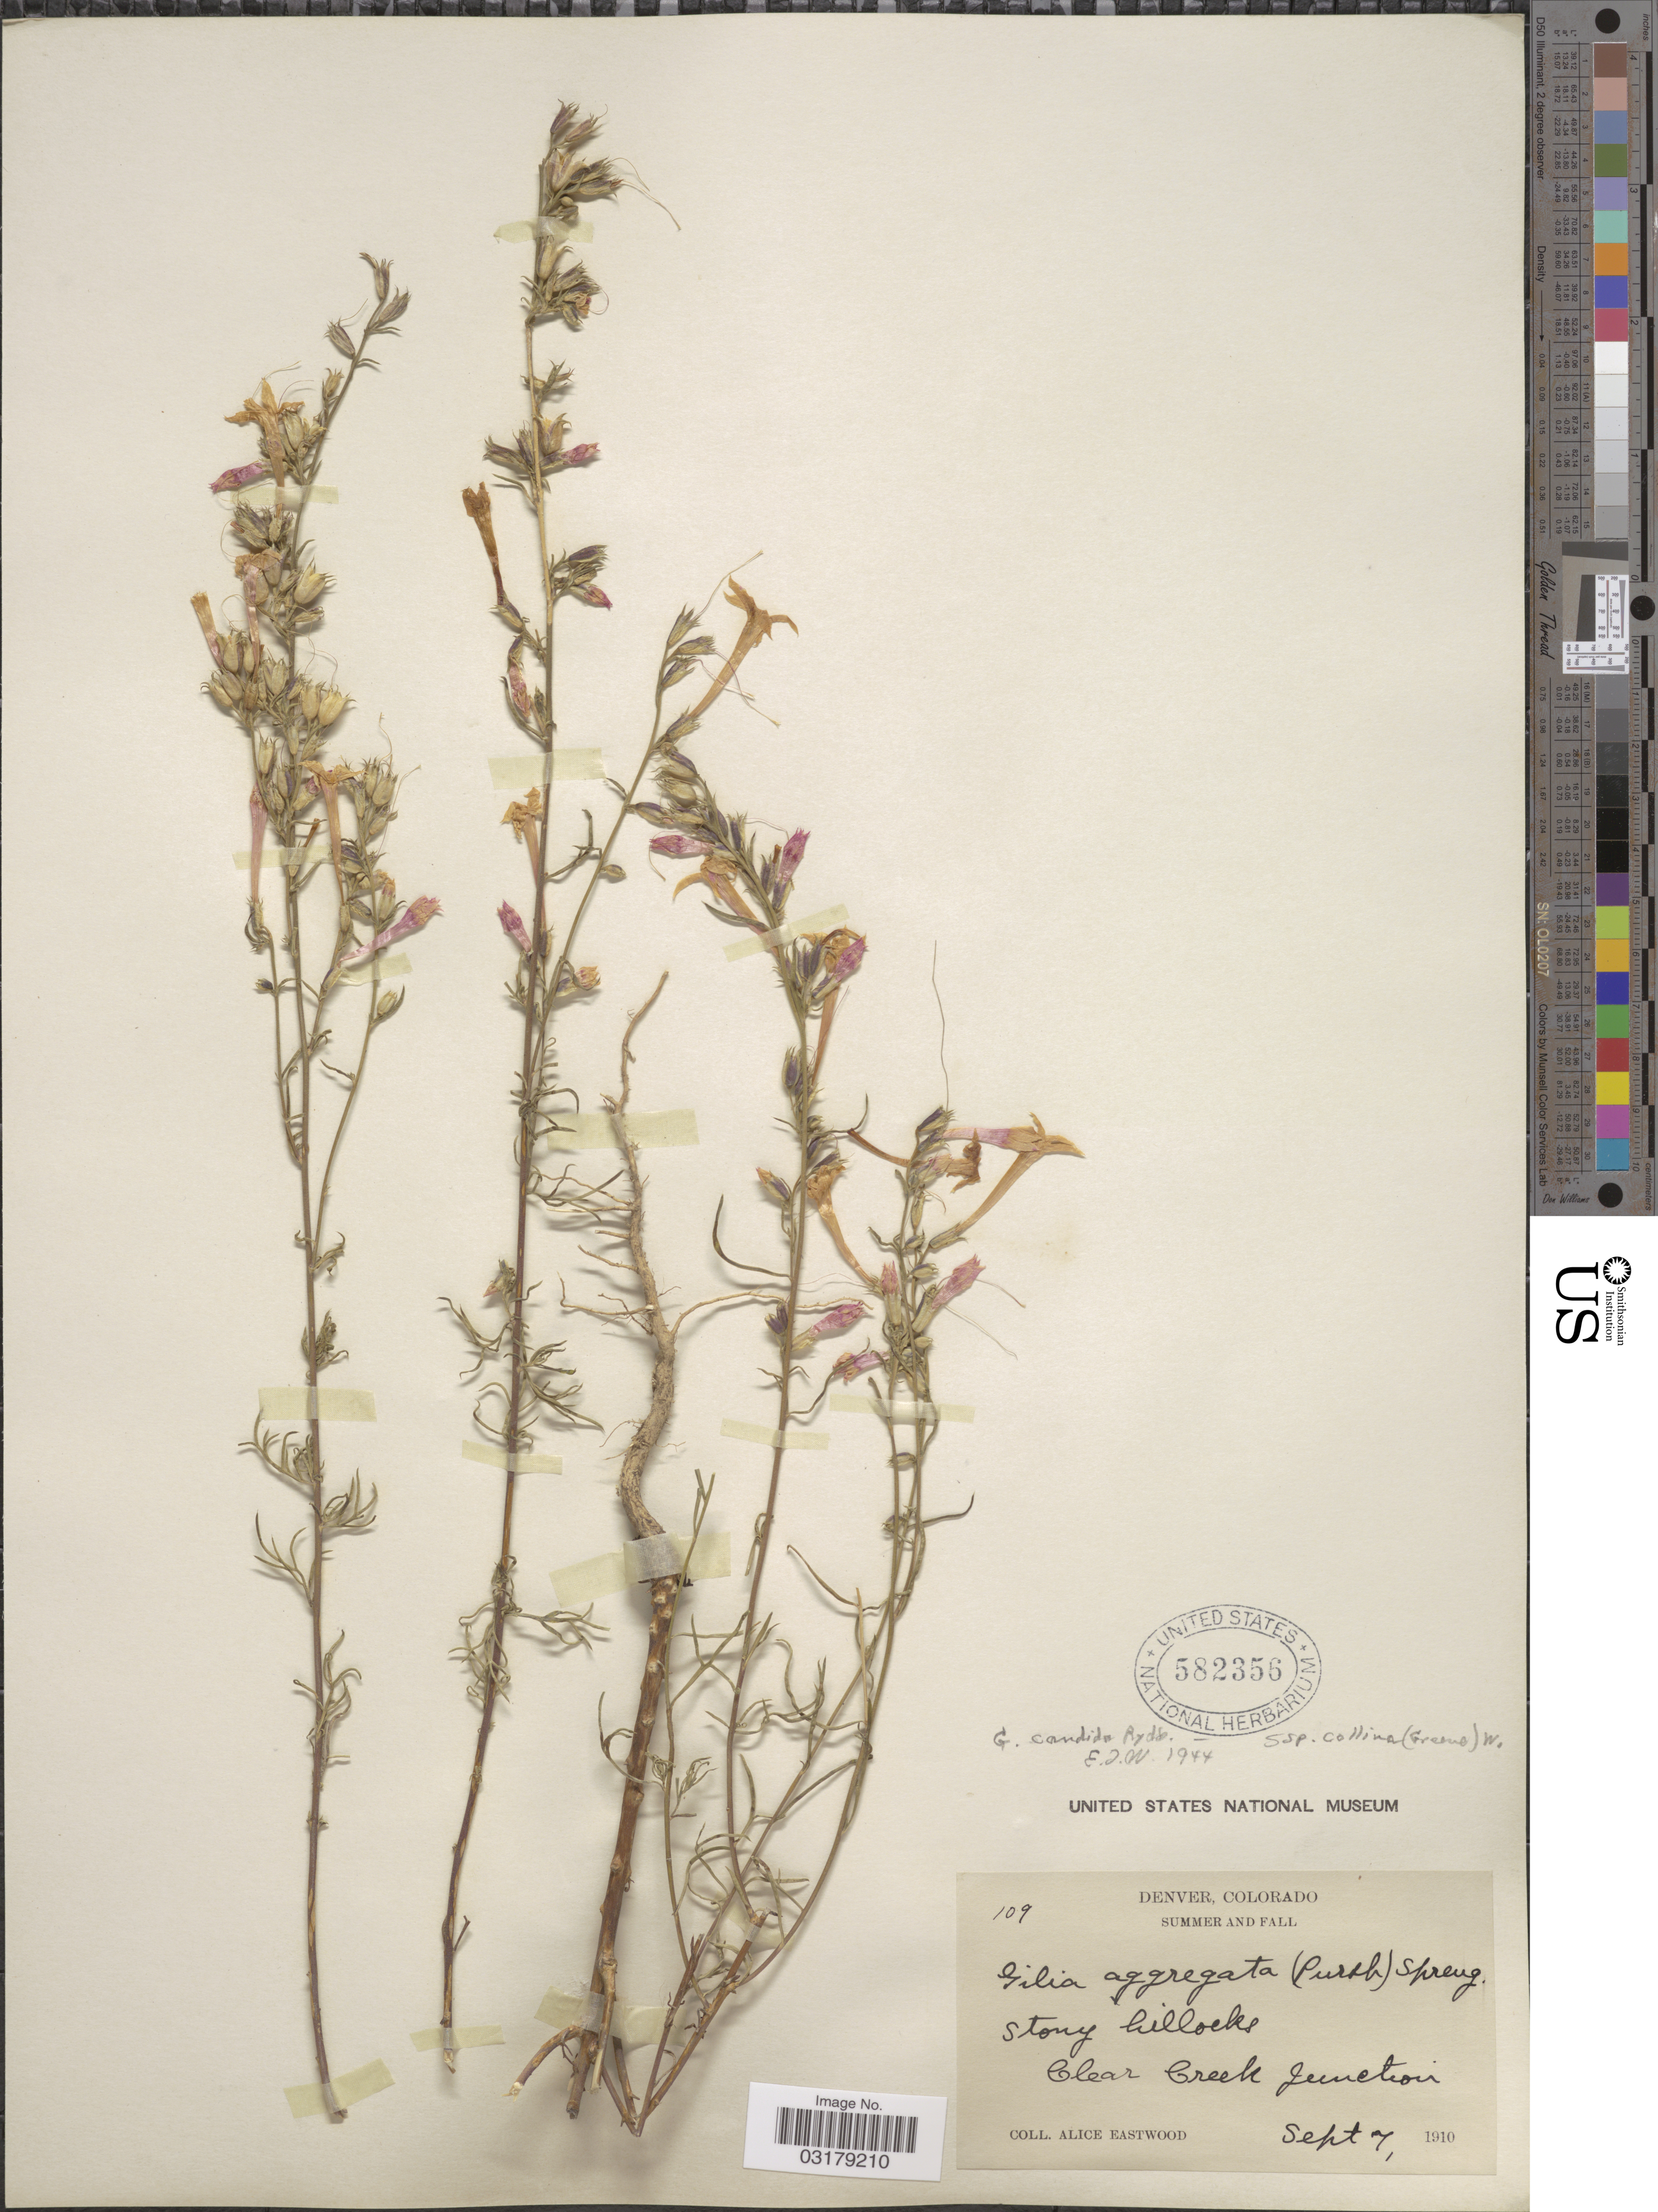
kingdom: Plantae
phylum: Tracheophyta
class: Magnoliopsida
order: Ericales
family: Polemoniaceae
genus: Ipomopsis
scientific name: Ipomopsis aggregata subsp. candida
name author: (Rydb.) V.E. Grant & A.D. Grant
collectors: A. Eastwood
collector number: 109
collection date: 1910-09-07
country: United States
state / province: Colorado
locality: Denver. Summer and Fall. Stony hillocks. Clear Creek Junction.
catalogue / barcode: US 582356